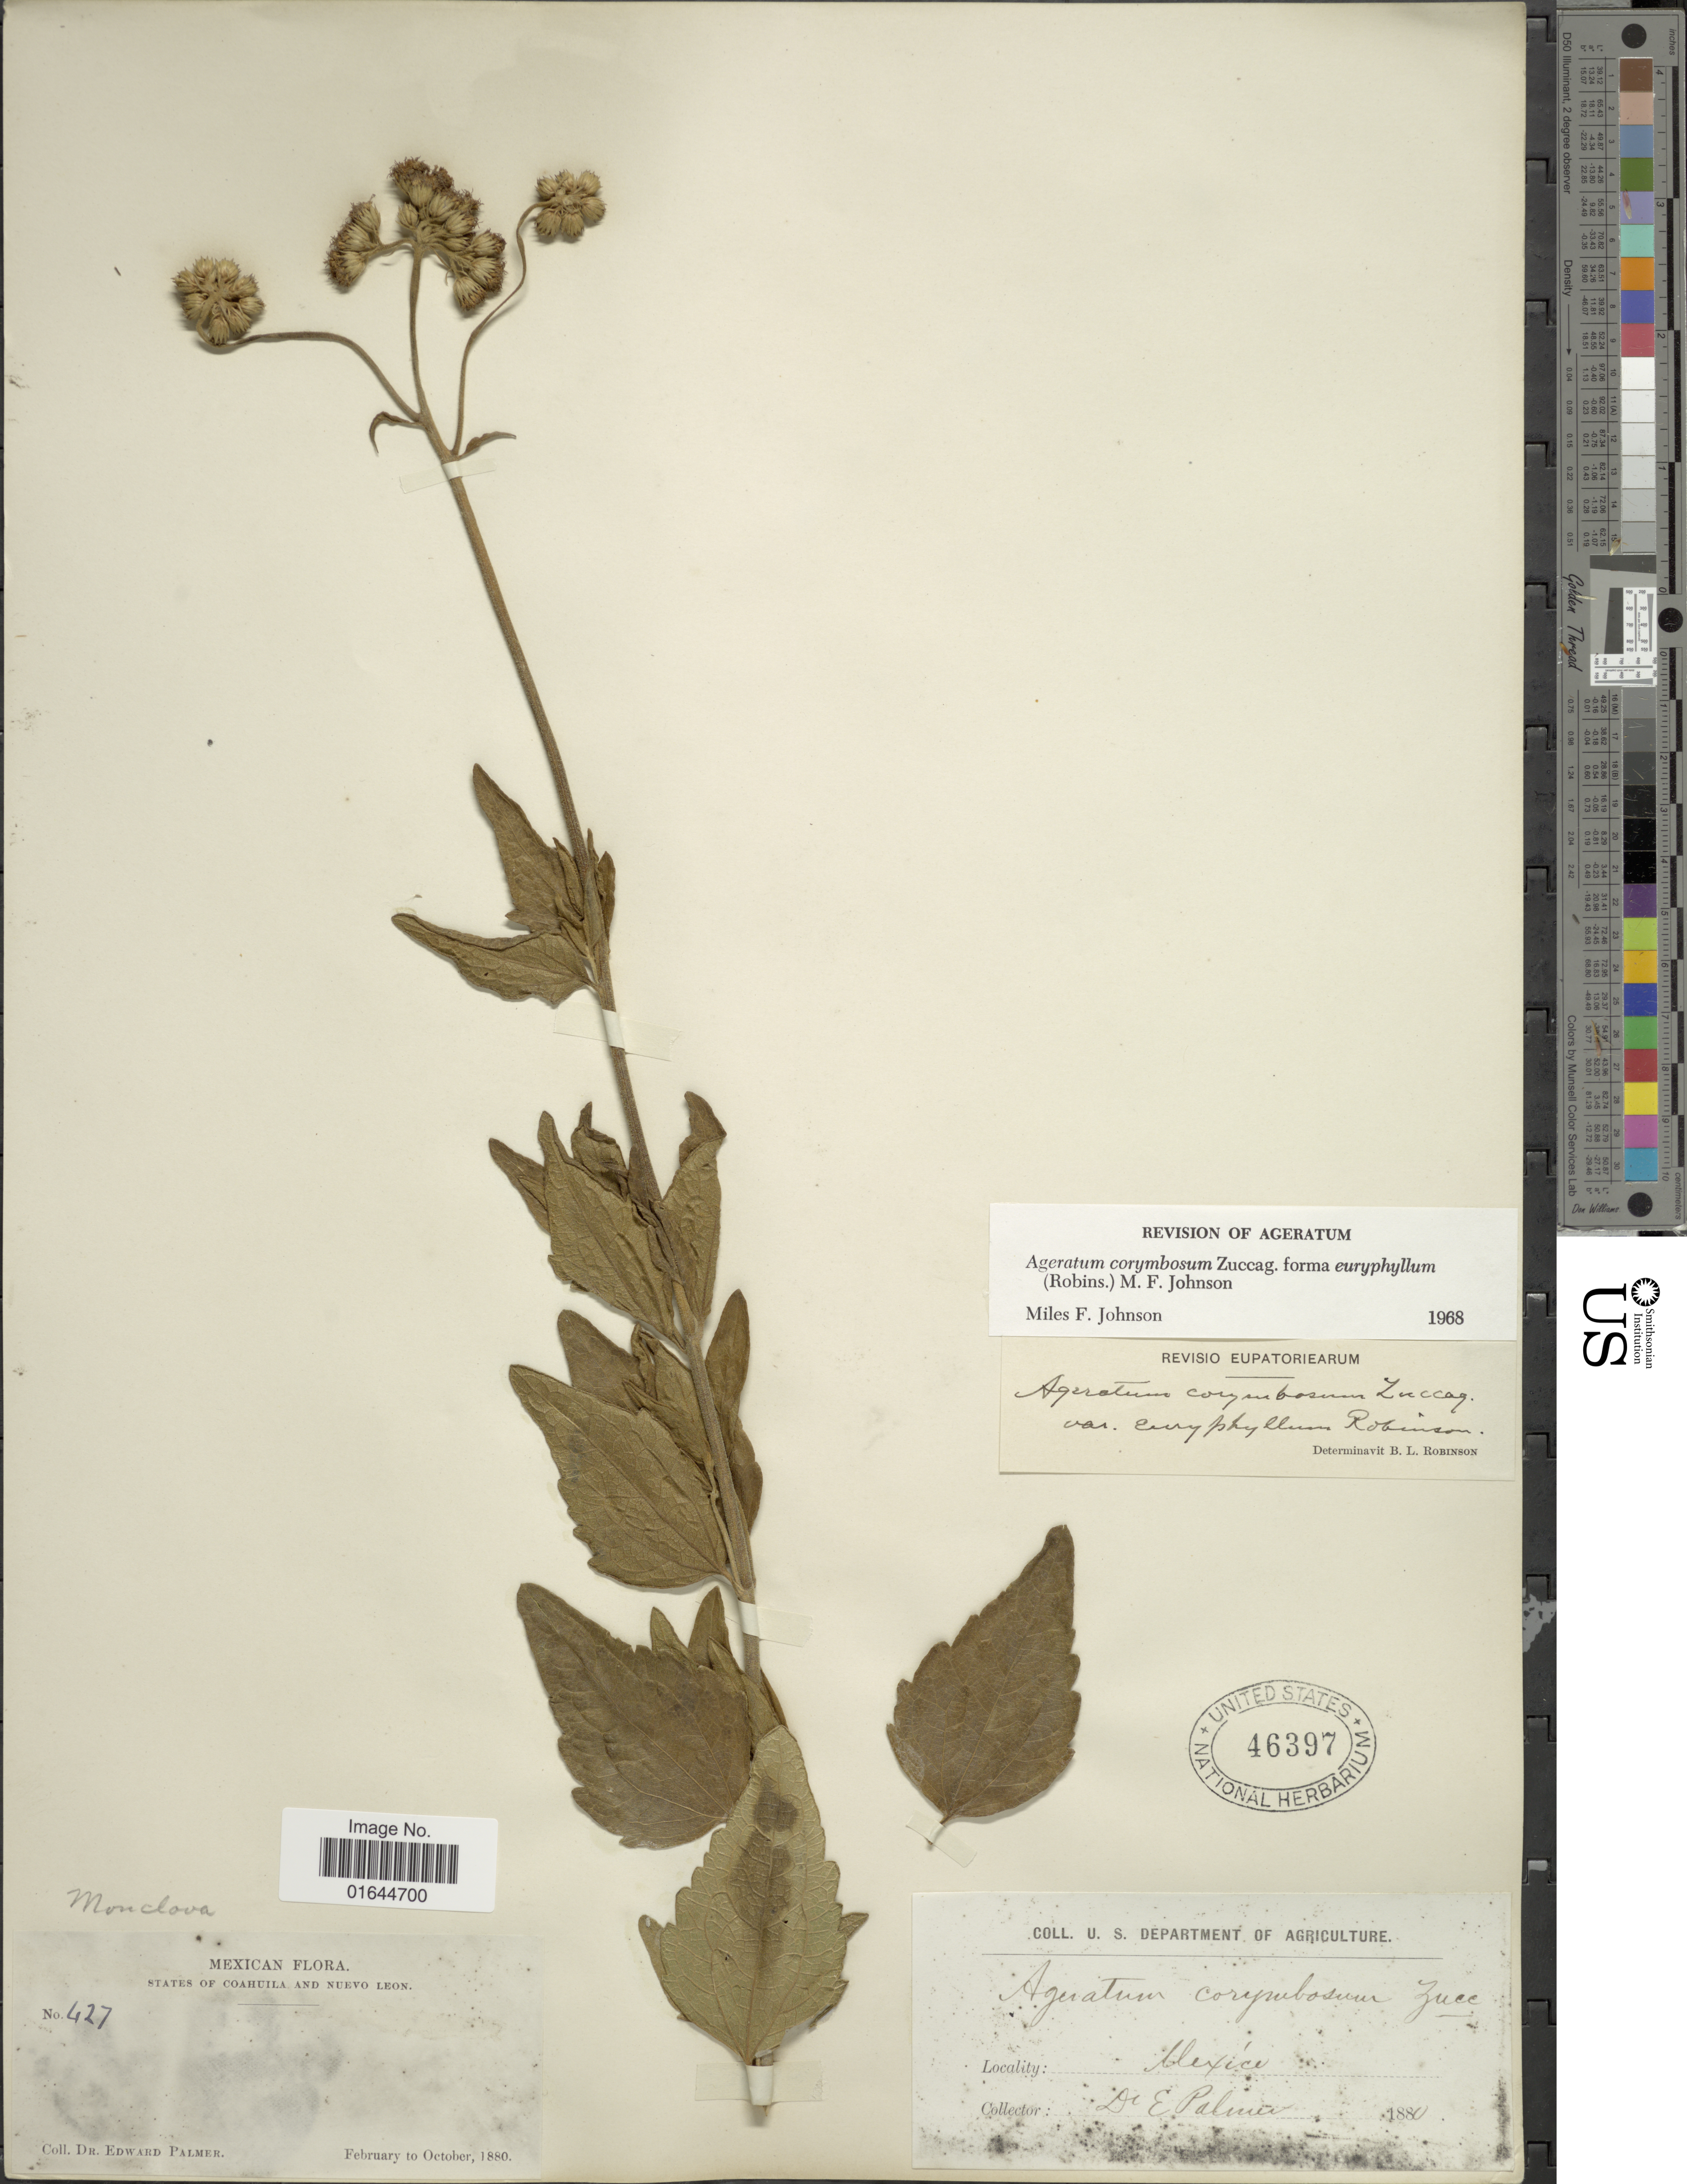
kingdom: Plantae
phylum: Tracheophyta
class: Magnoliopsida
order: Asterales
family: Asteraceae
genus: Ageratum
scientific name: Ageratum corymbosum f. euryphyllum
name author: (B.L. Rob.) M.F. Johnson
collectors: E. Palmer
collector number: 427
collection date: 1880-02/1880-10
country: Mexico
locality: Mexican, States of Coahuila and Nuevo Leon.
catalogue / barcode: US 46397